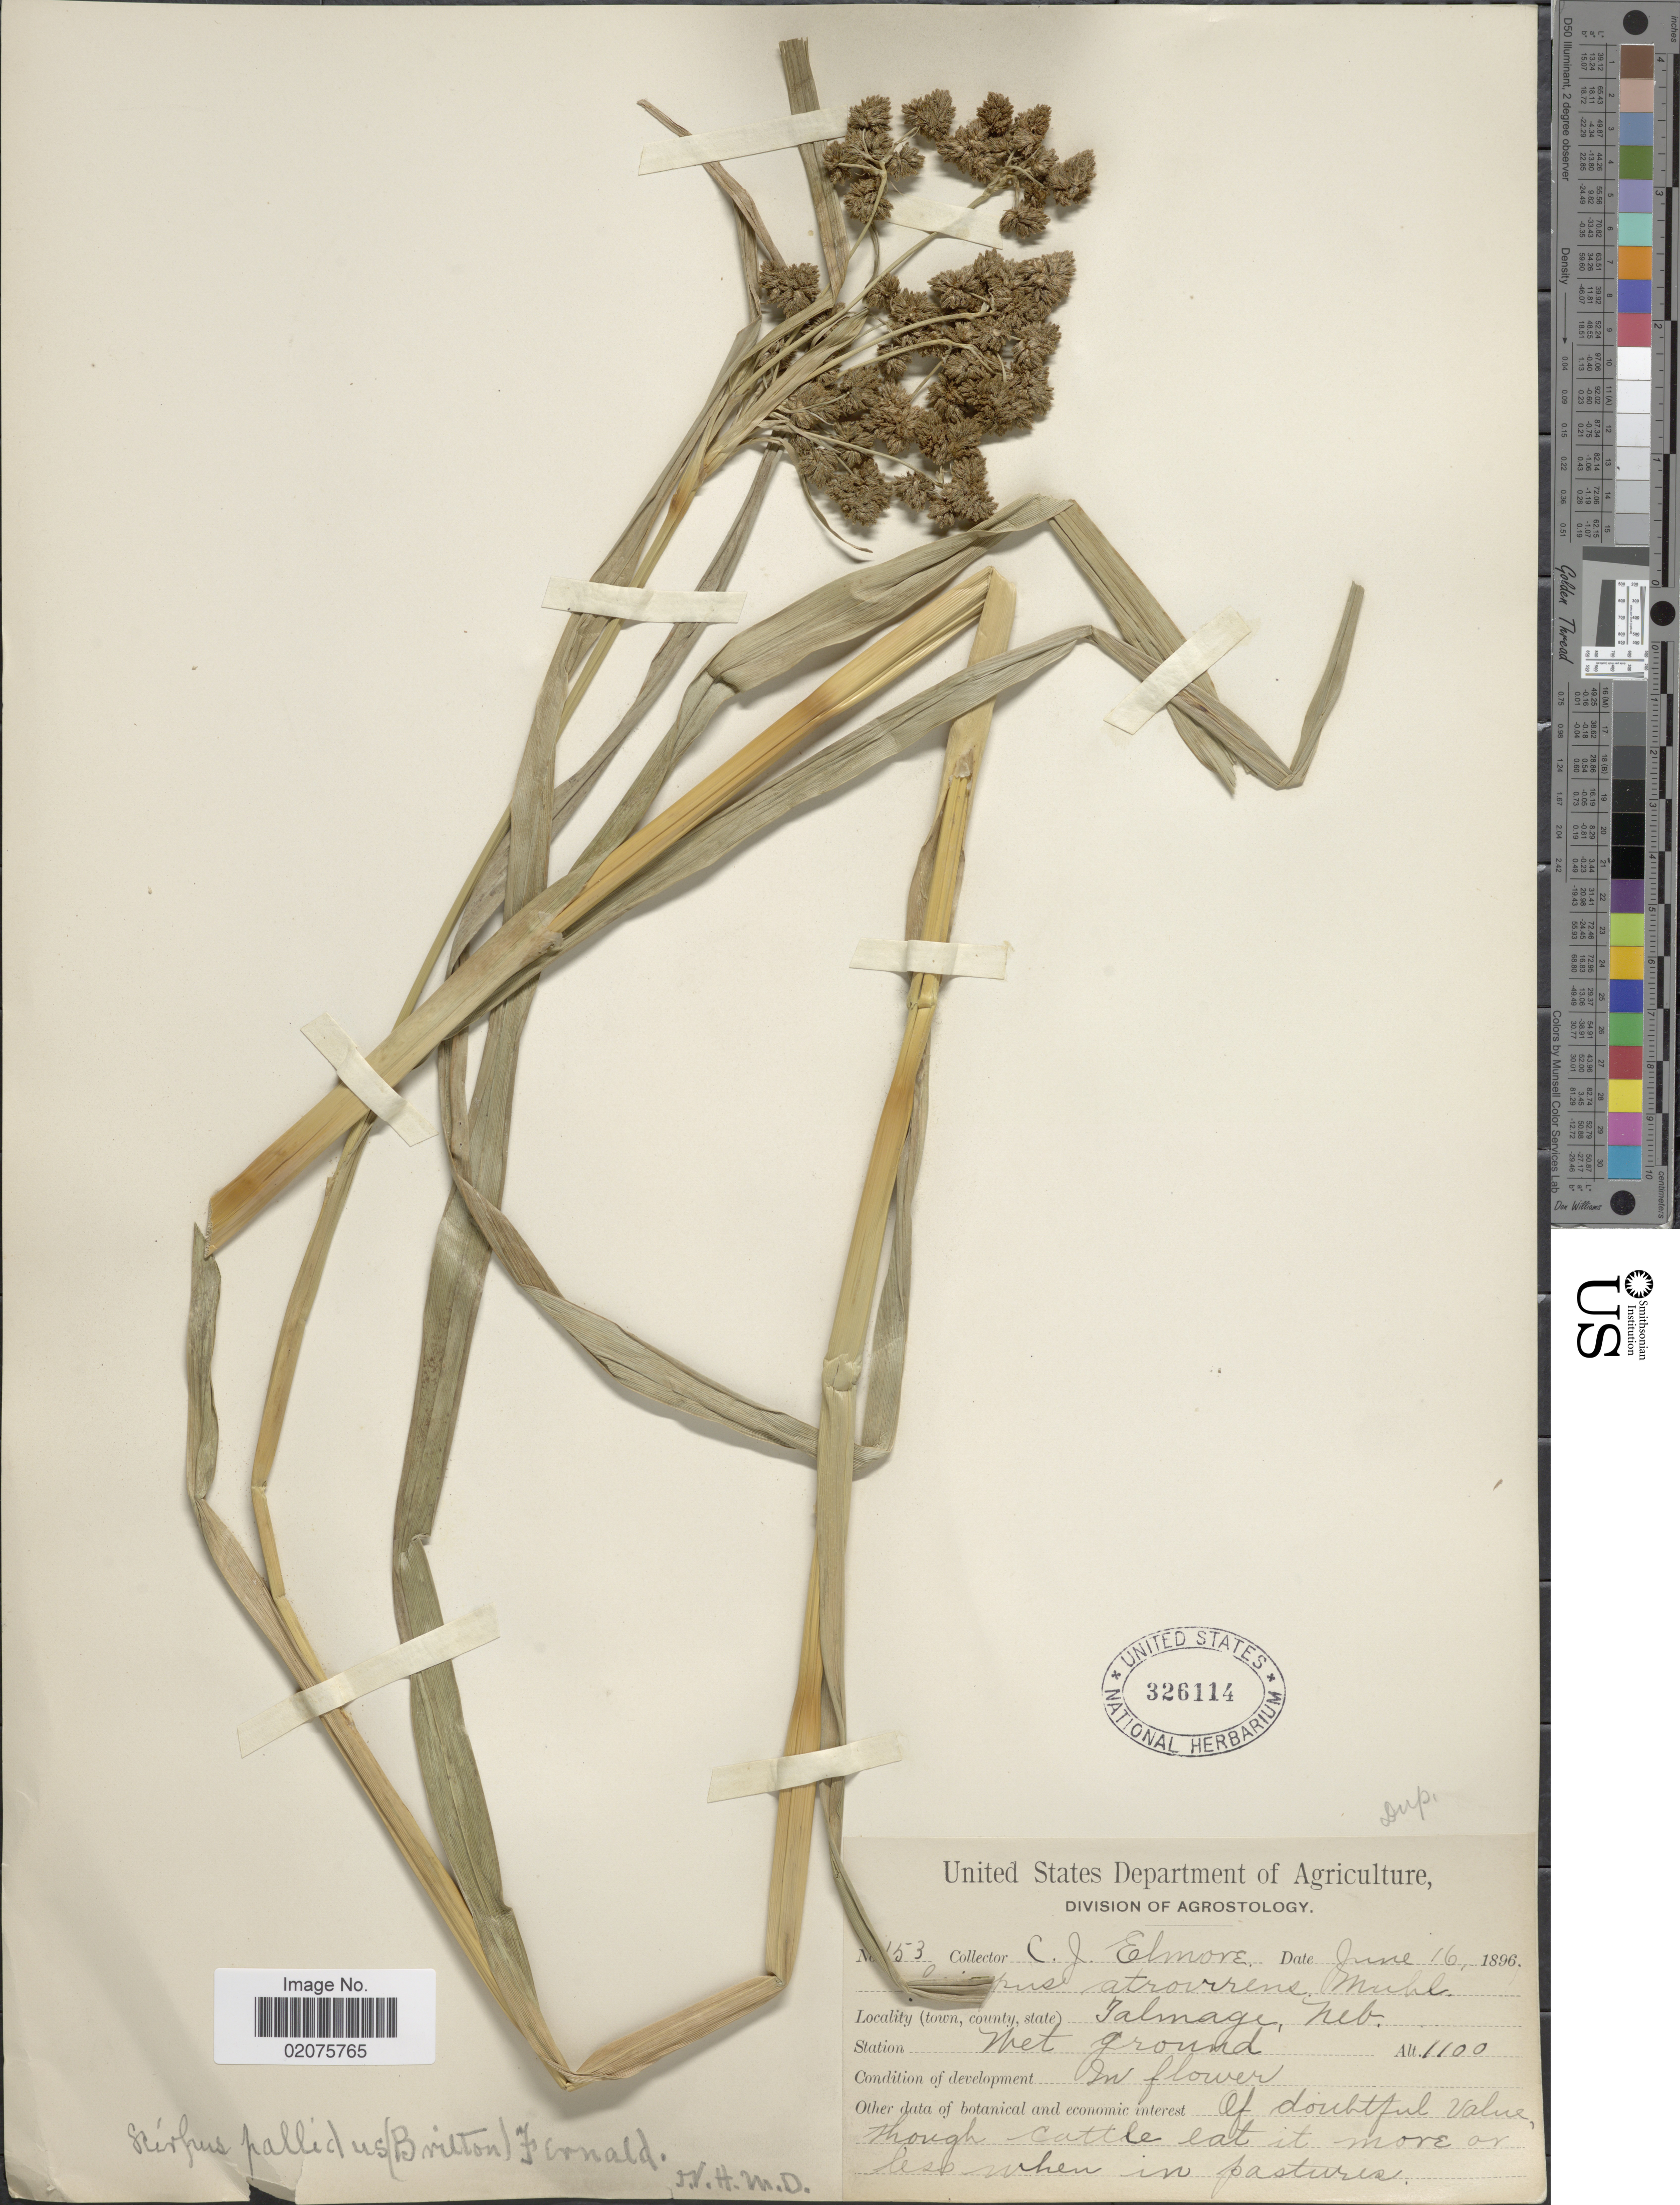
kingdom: Plantae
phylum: Tracheophyta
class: Liliopsida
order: Poales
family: Cyperaceae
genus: Scirpus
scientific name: Scirpus pallidus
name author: (Britton) Fernald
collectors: C. Elmore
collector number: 153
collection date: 1896-06-16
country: United States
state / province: Nebraska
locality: Talmage, Neb.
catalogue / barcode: US 326114